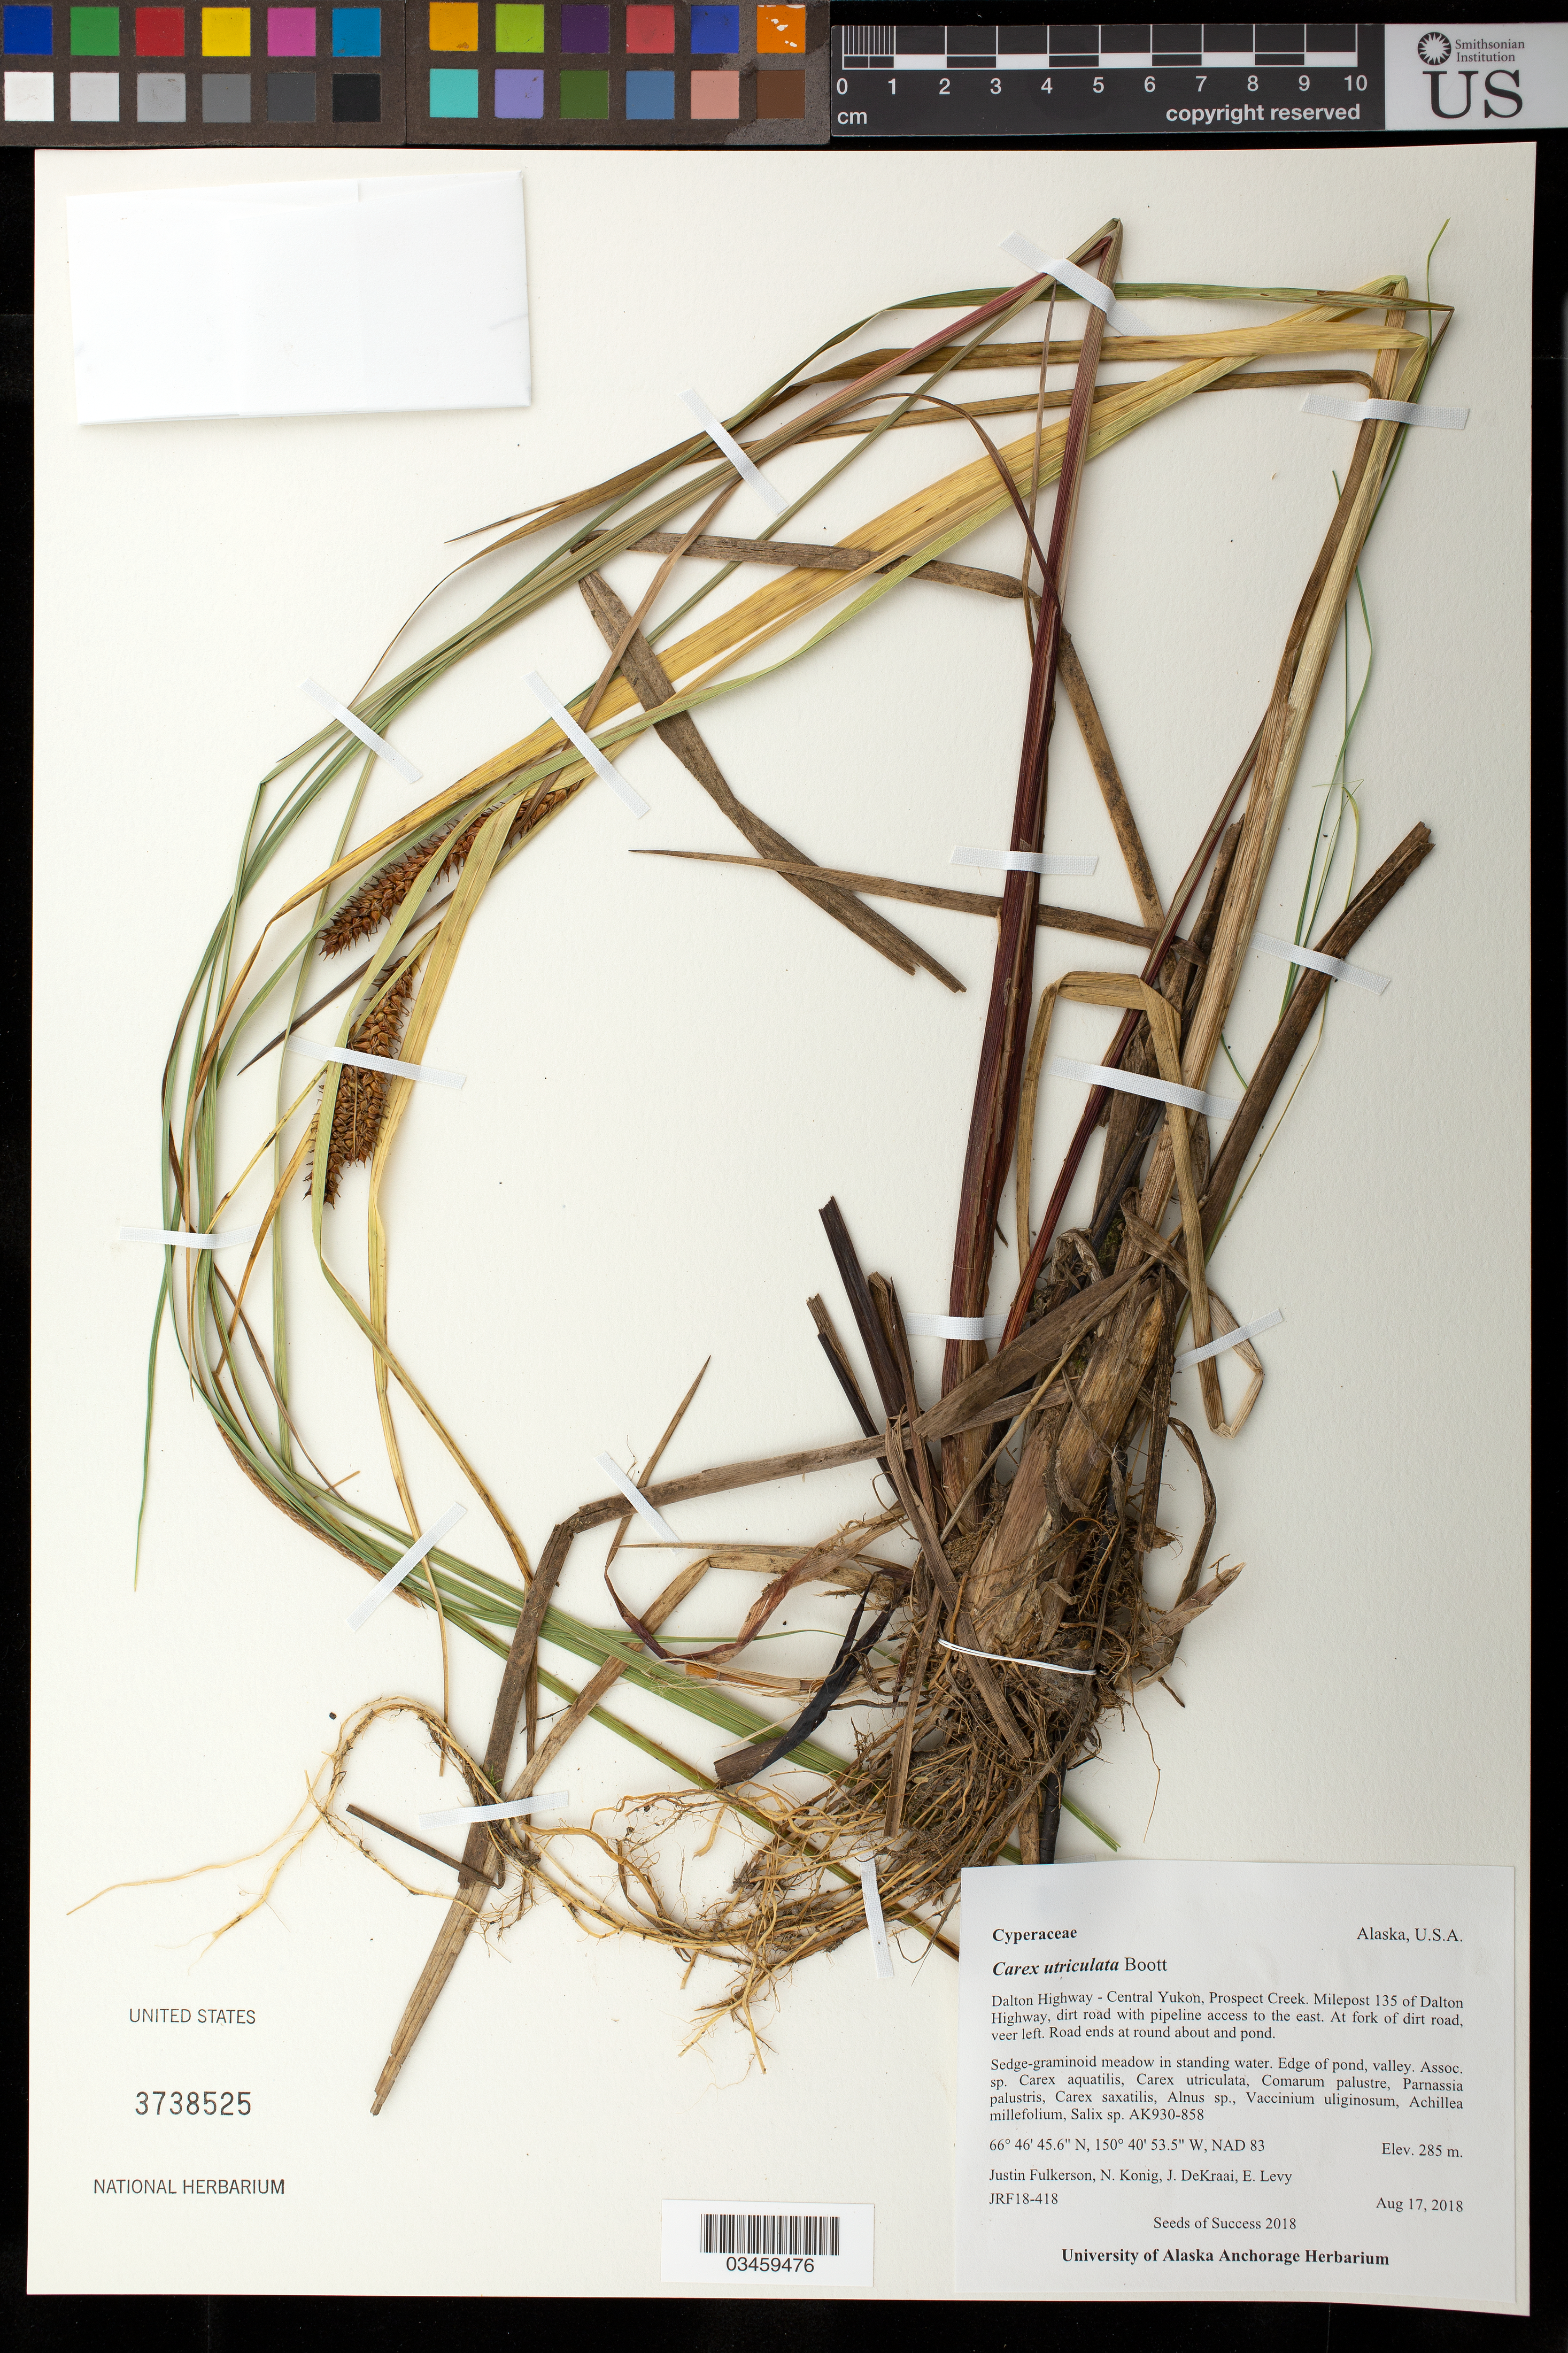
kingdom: Plantae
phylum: Tracheophyta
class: Liliopsida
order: Poales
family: Cyperaceae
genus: Carex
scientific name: Carex utriculata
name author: Boott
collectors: J. Fulkerson, N. Konig, E. Levy & J. Dekraai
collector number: JRF18-418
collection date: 2018-08-17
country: United States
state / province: Alaska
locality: Dalton Hwy- Central Yukon, Prospect Creek, milepost 135 of the Dalton Hwy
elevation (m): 285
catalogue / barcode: US 3738525